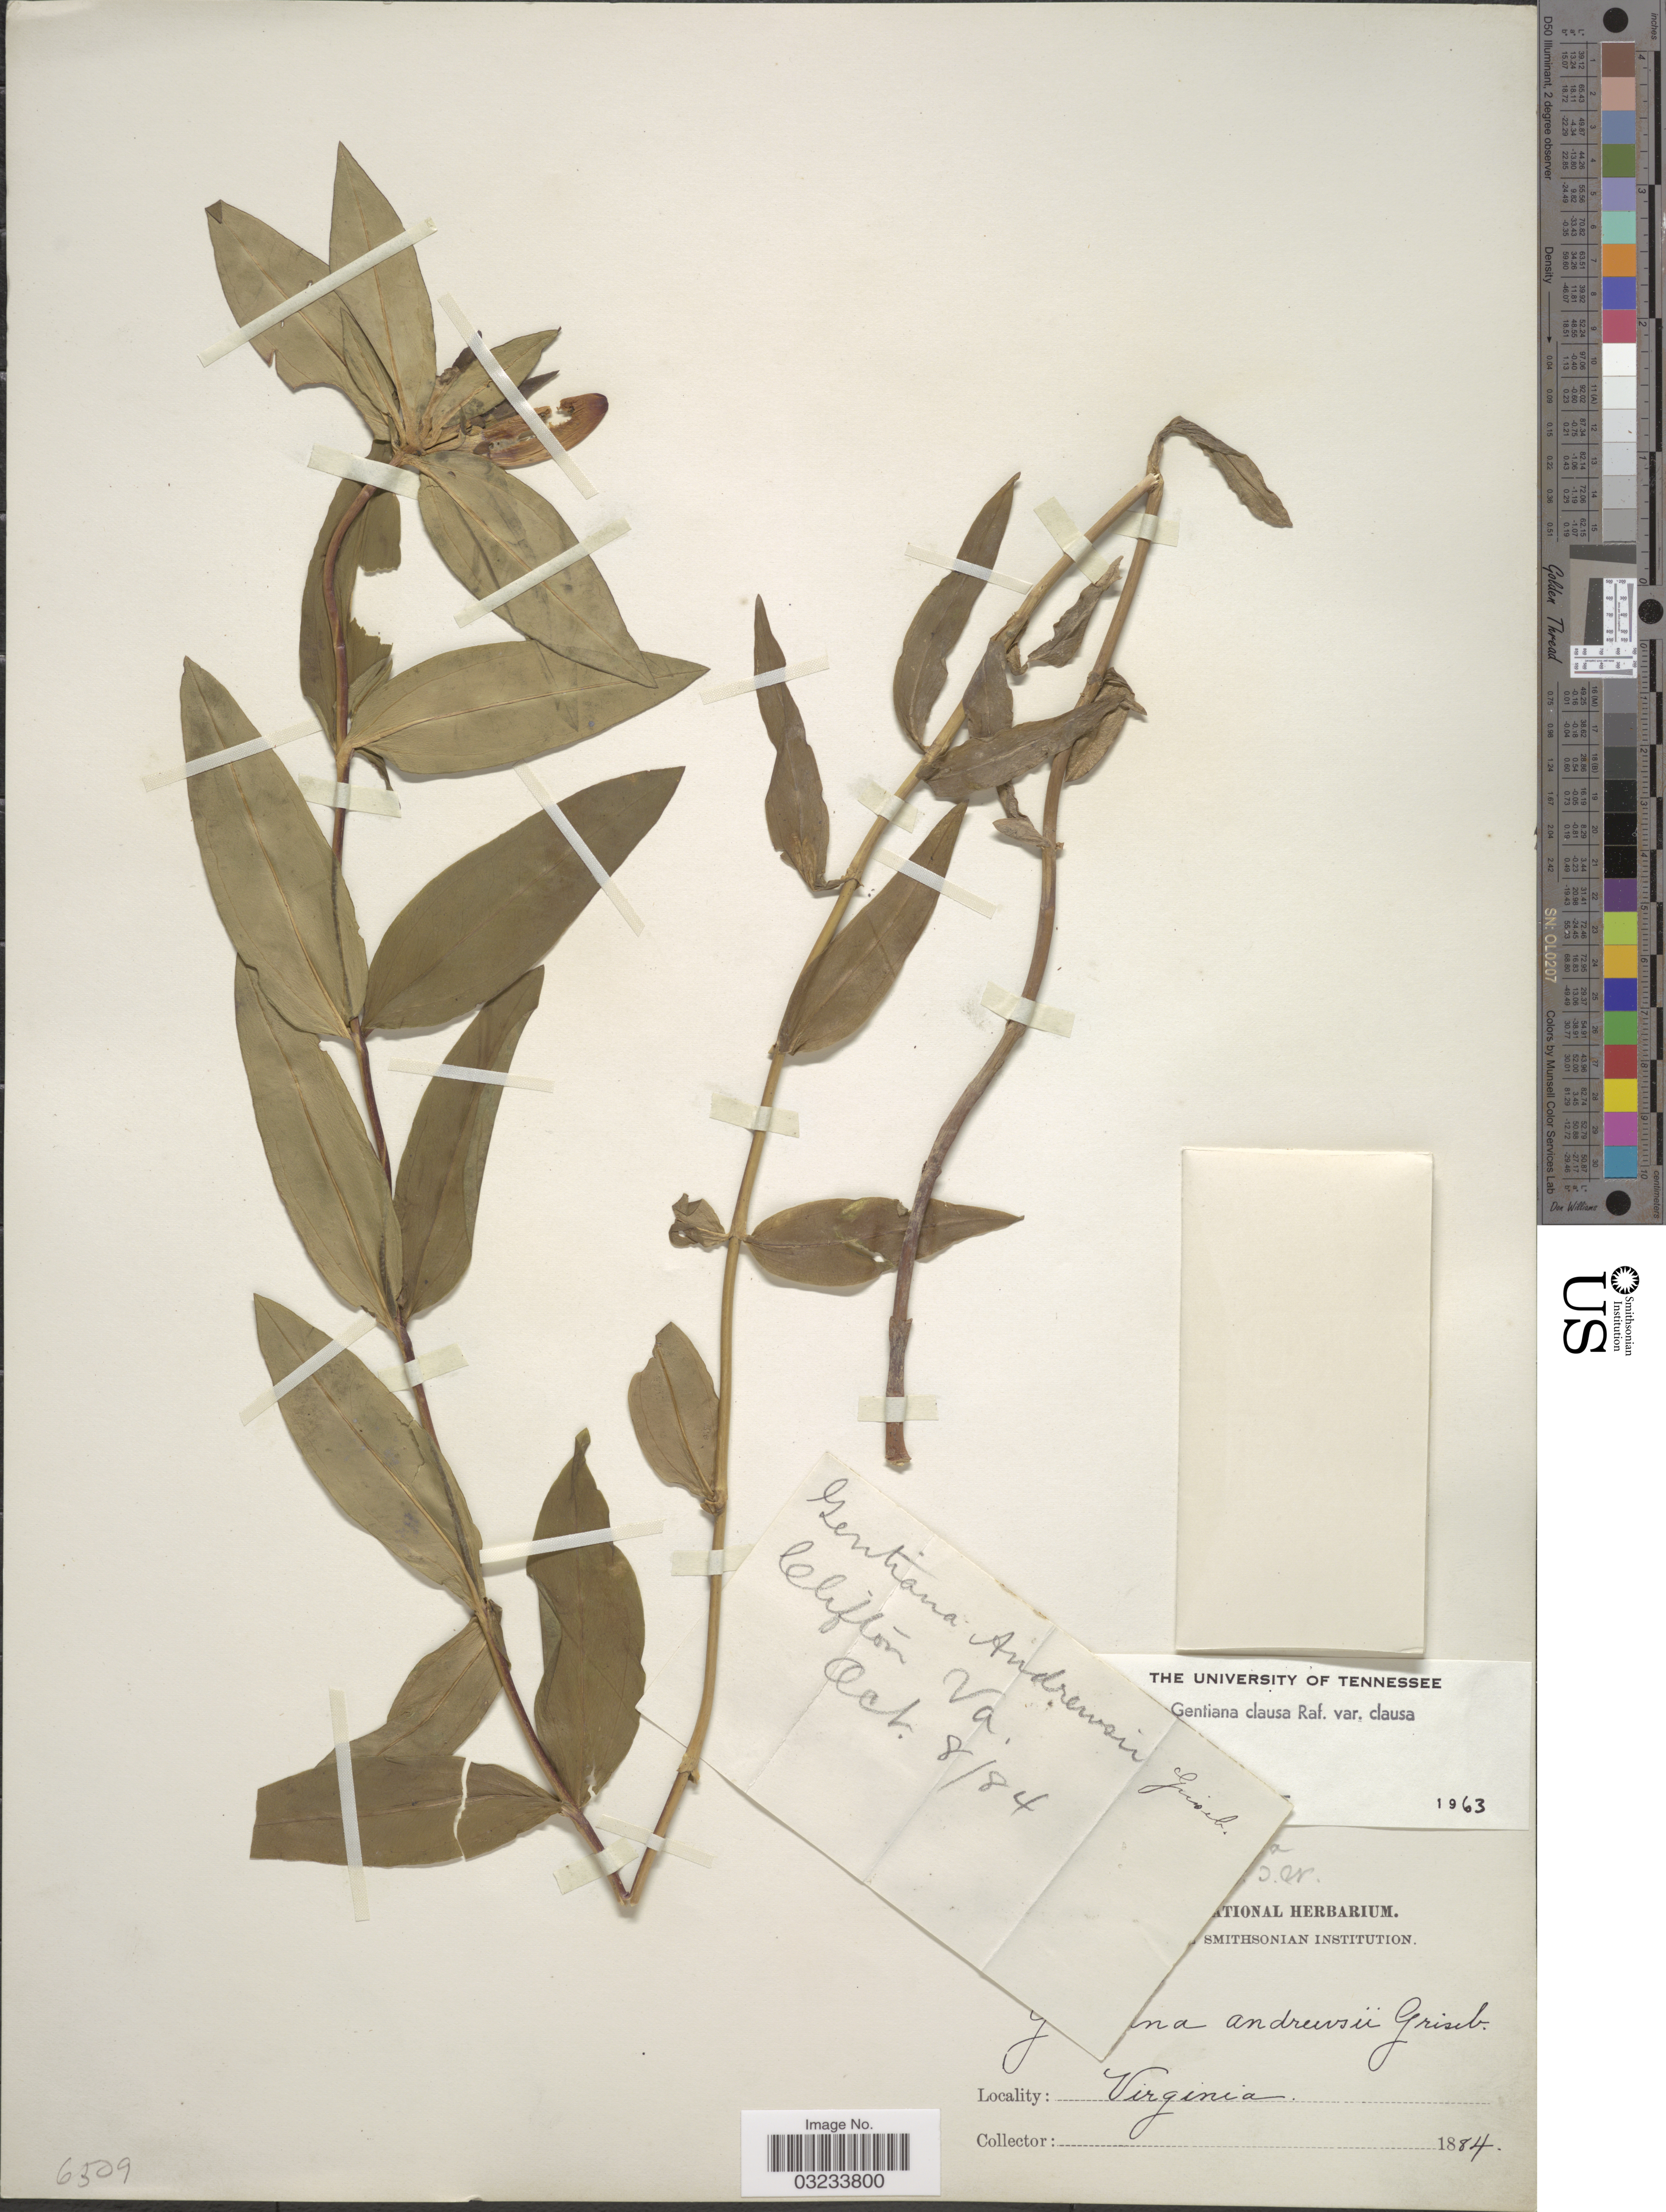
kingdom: Plantae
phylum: Tracheophyta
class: Magnoliopsida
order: Gentianales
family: Gentianaceae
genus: Gentiana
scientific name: Gentiana andrewsii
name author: Griseb.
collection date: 1884-10-08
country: United States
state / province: Virginia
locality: Clifton.